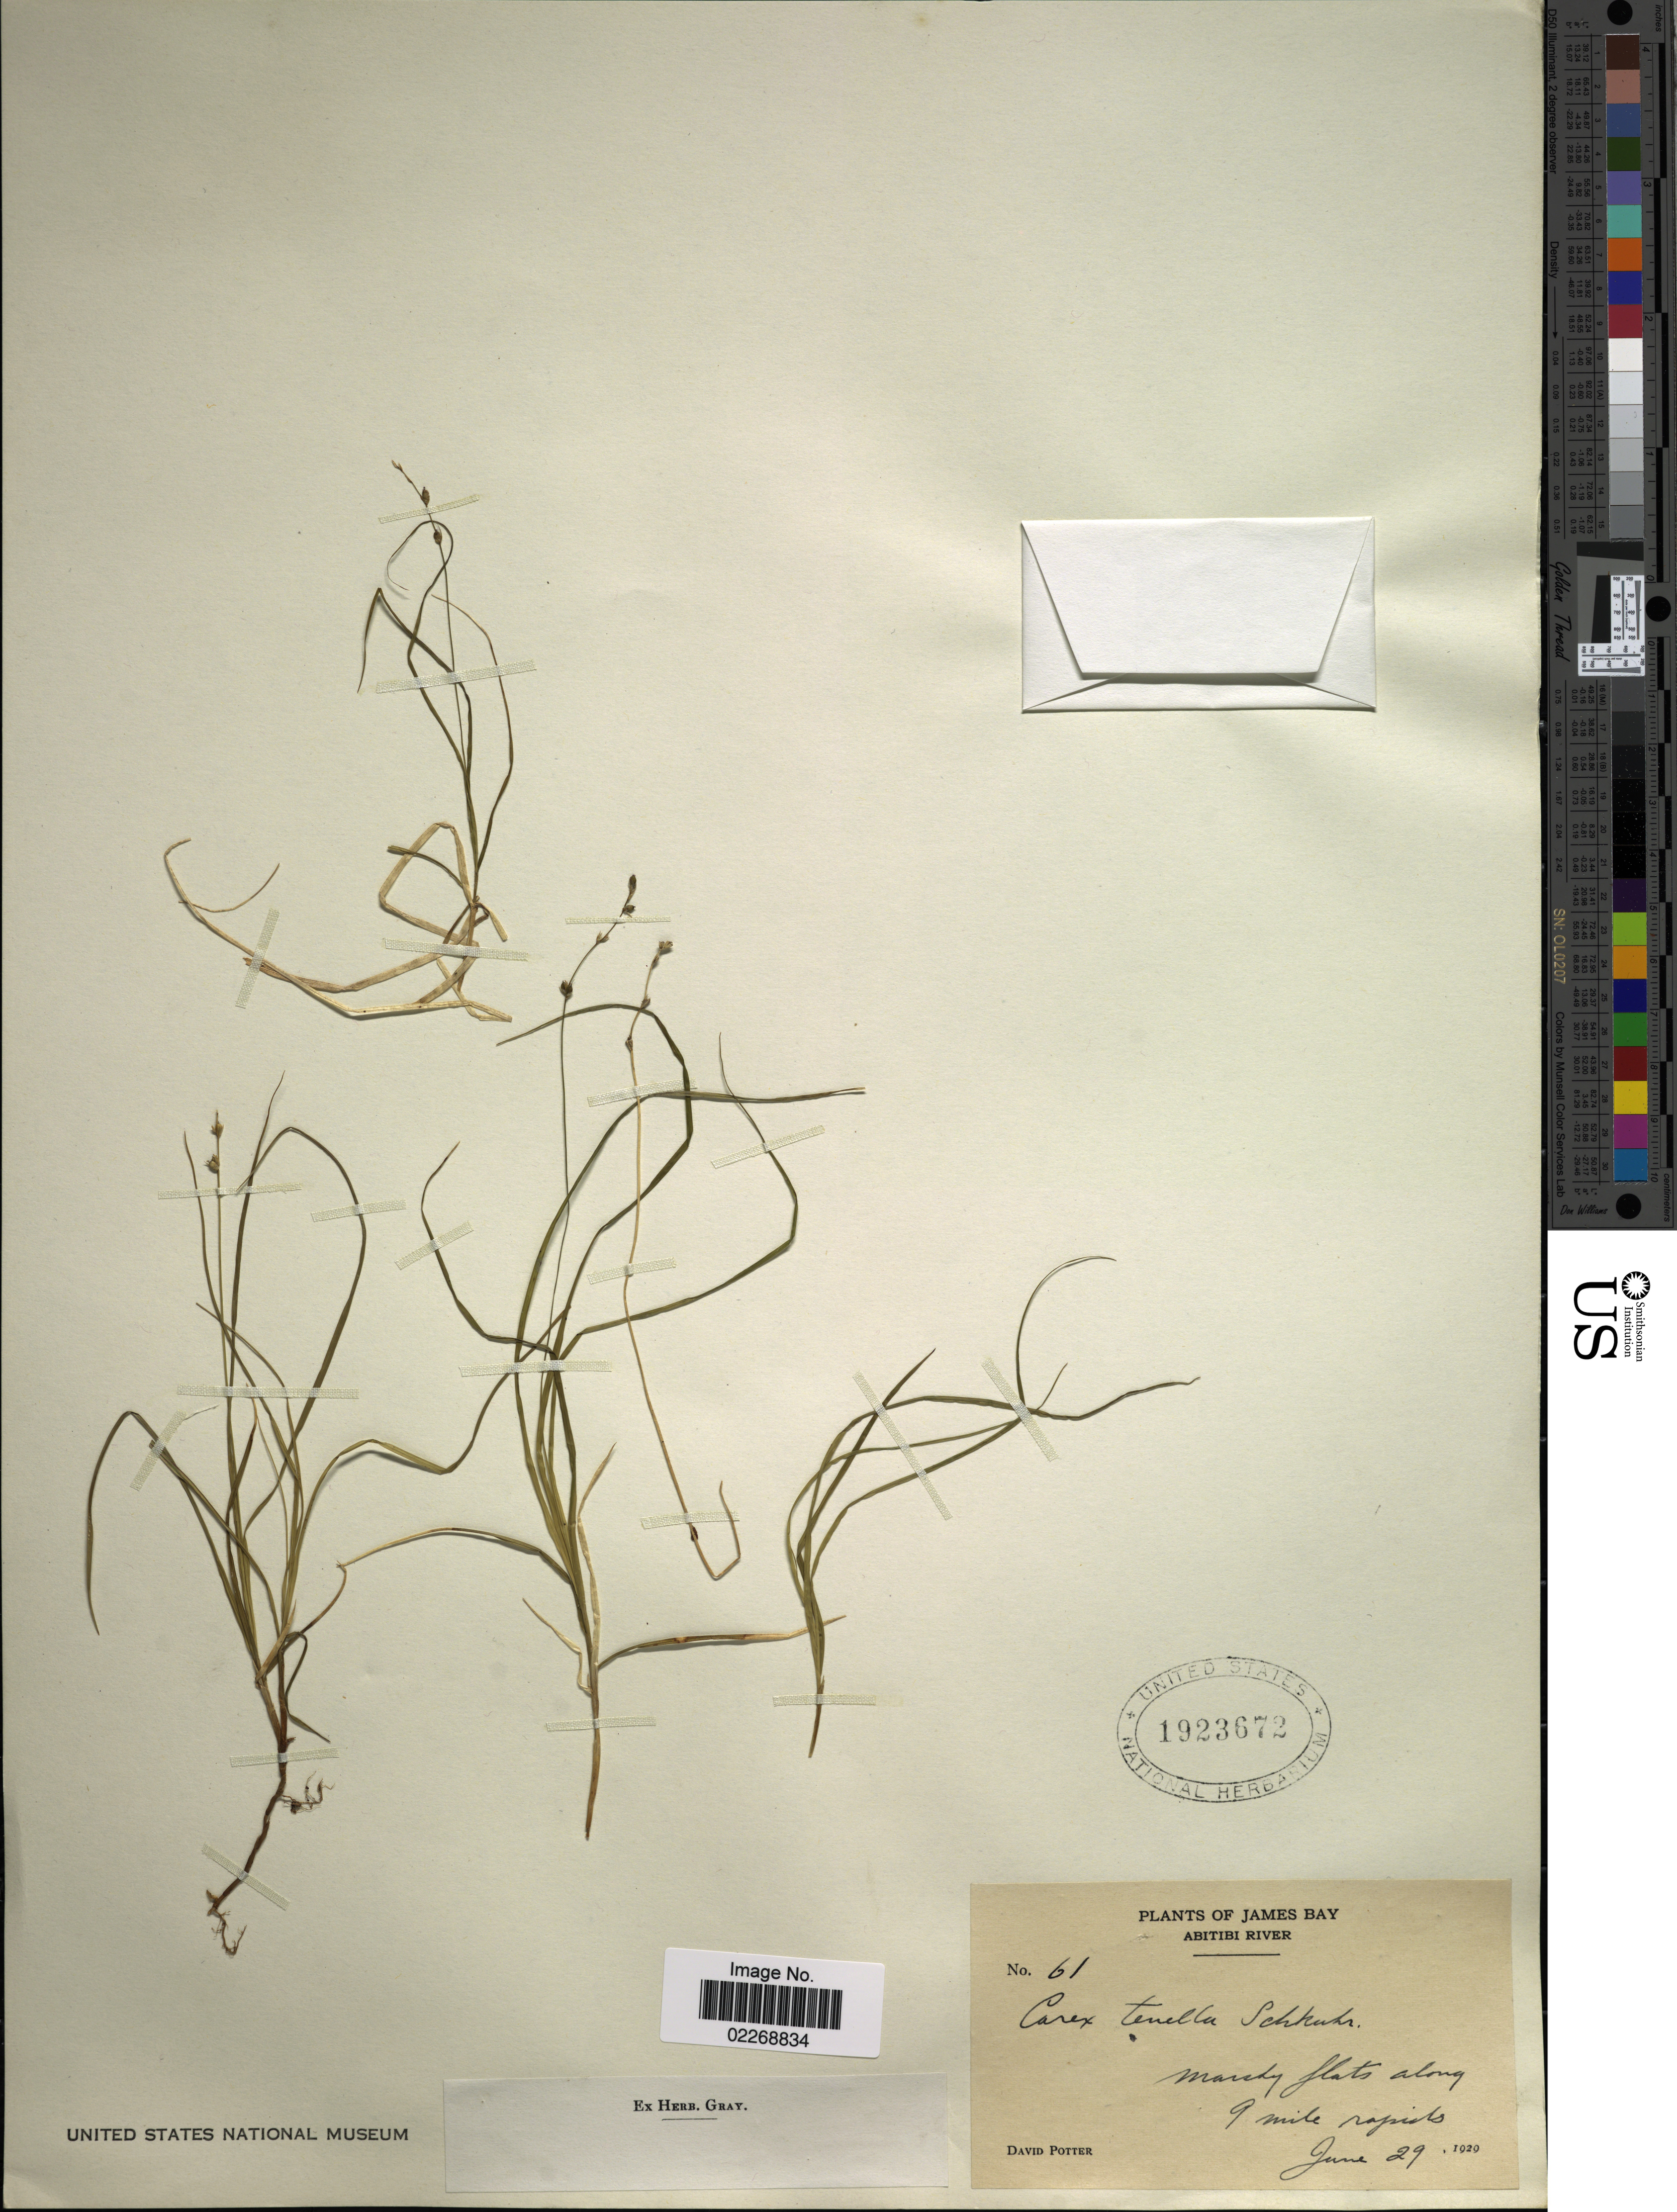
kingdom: Plantae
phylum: Tracheophyta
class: Liliopsida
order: Poales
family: Cyperaceae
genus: Carex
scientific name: Carex disperma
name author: Dewey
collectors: D. Potter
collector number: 61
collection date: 1929-06-29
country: Canada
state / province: Quebec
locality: James Bay. Abitibi River. Marshy flats along 9 mile rapids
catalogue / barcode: US 1923672